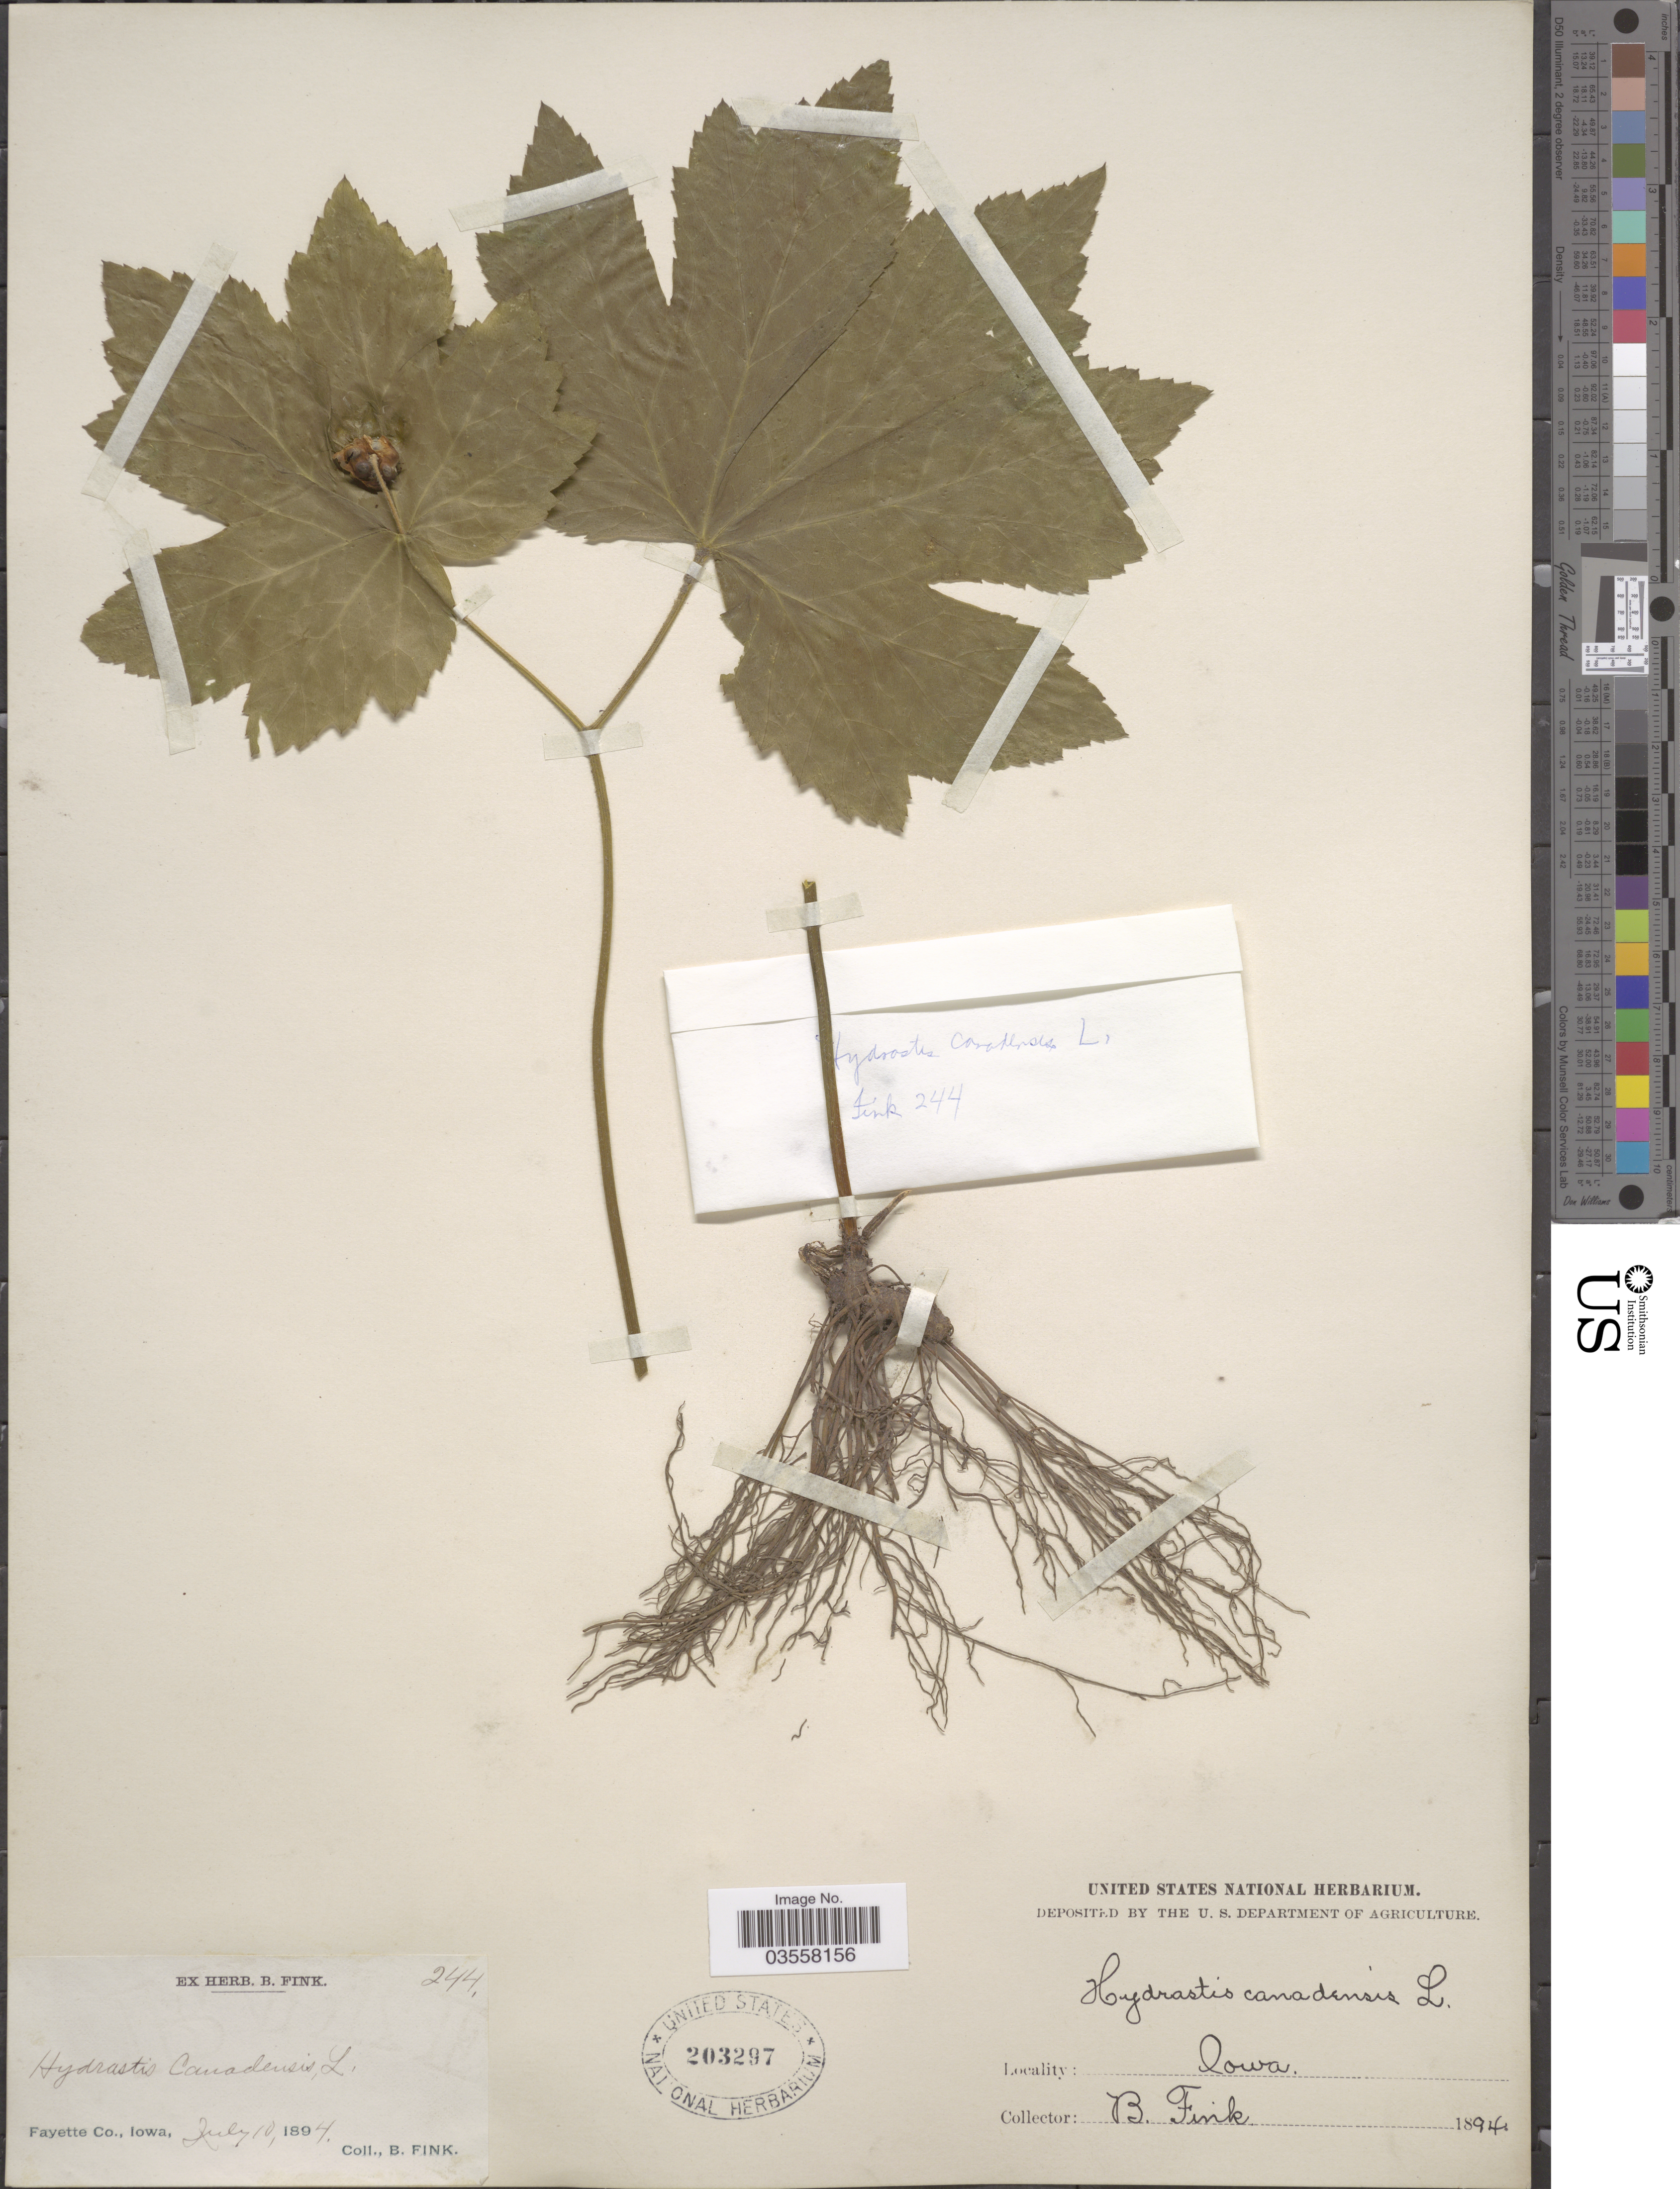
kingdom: Plantae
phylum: Tracheophyta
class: Magnoliopsida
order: Ranunculales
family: Ranunculaceae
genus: Hydrastis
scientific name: Hydrastis canadensis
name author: L.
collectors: B. Fink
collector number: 244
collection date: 1894-07-10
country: United States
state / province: Iowa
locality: Fayette Co.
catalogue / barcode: US 203297